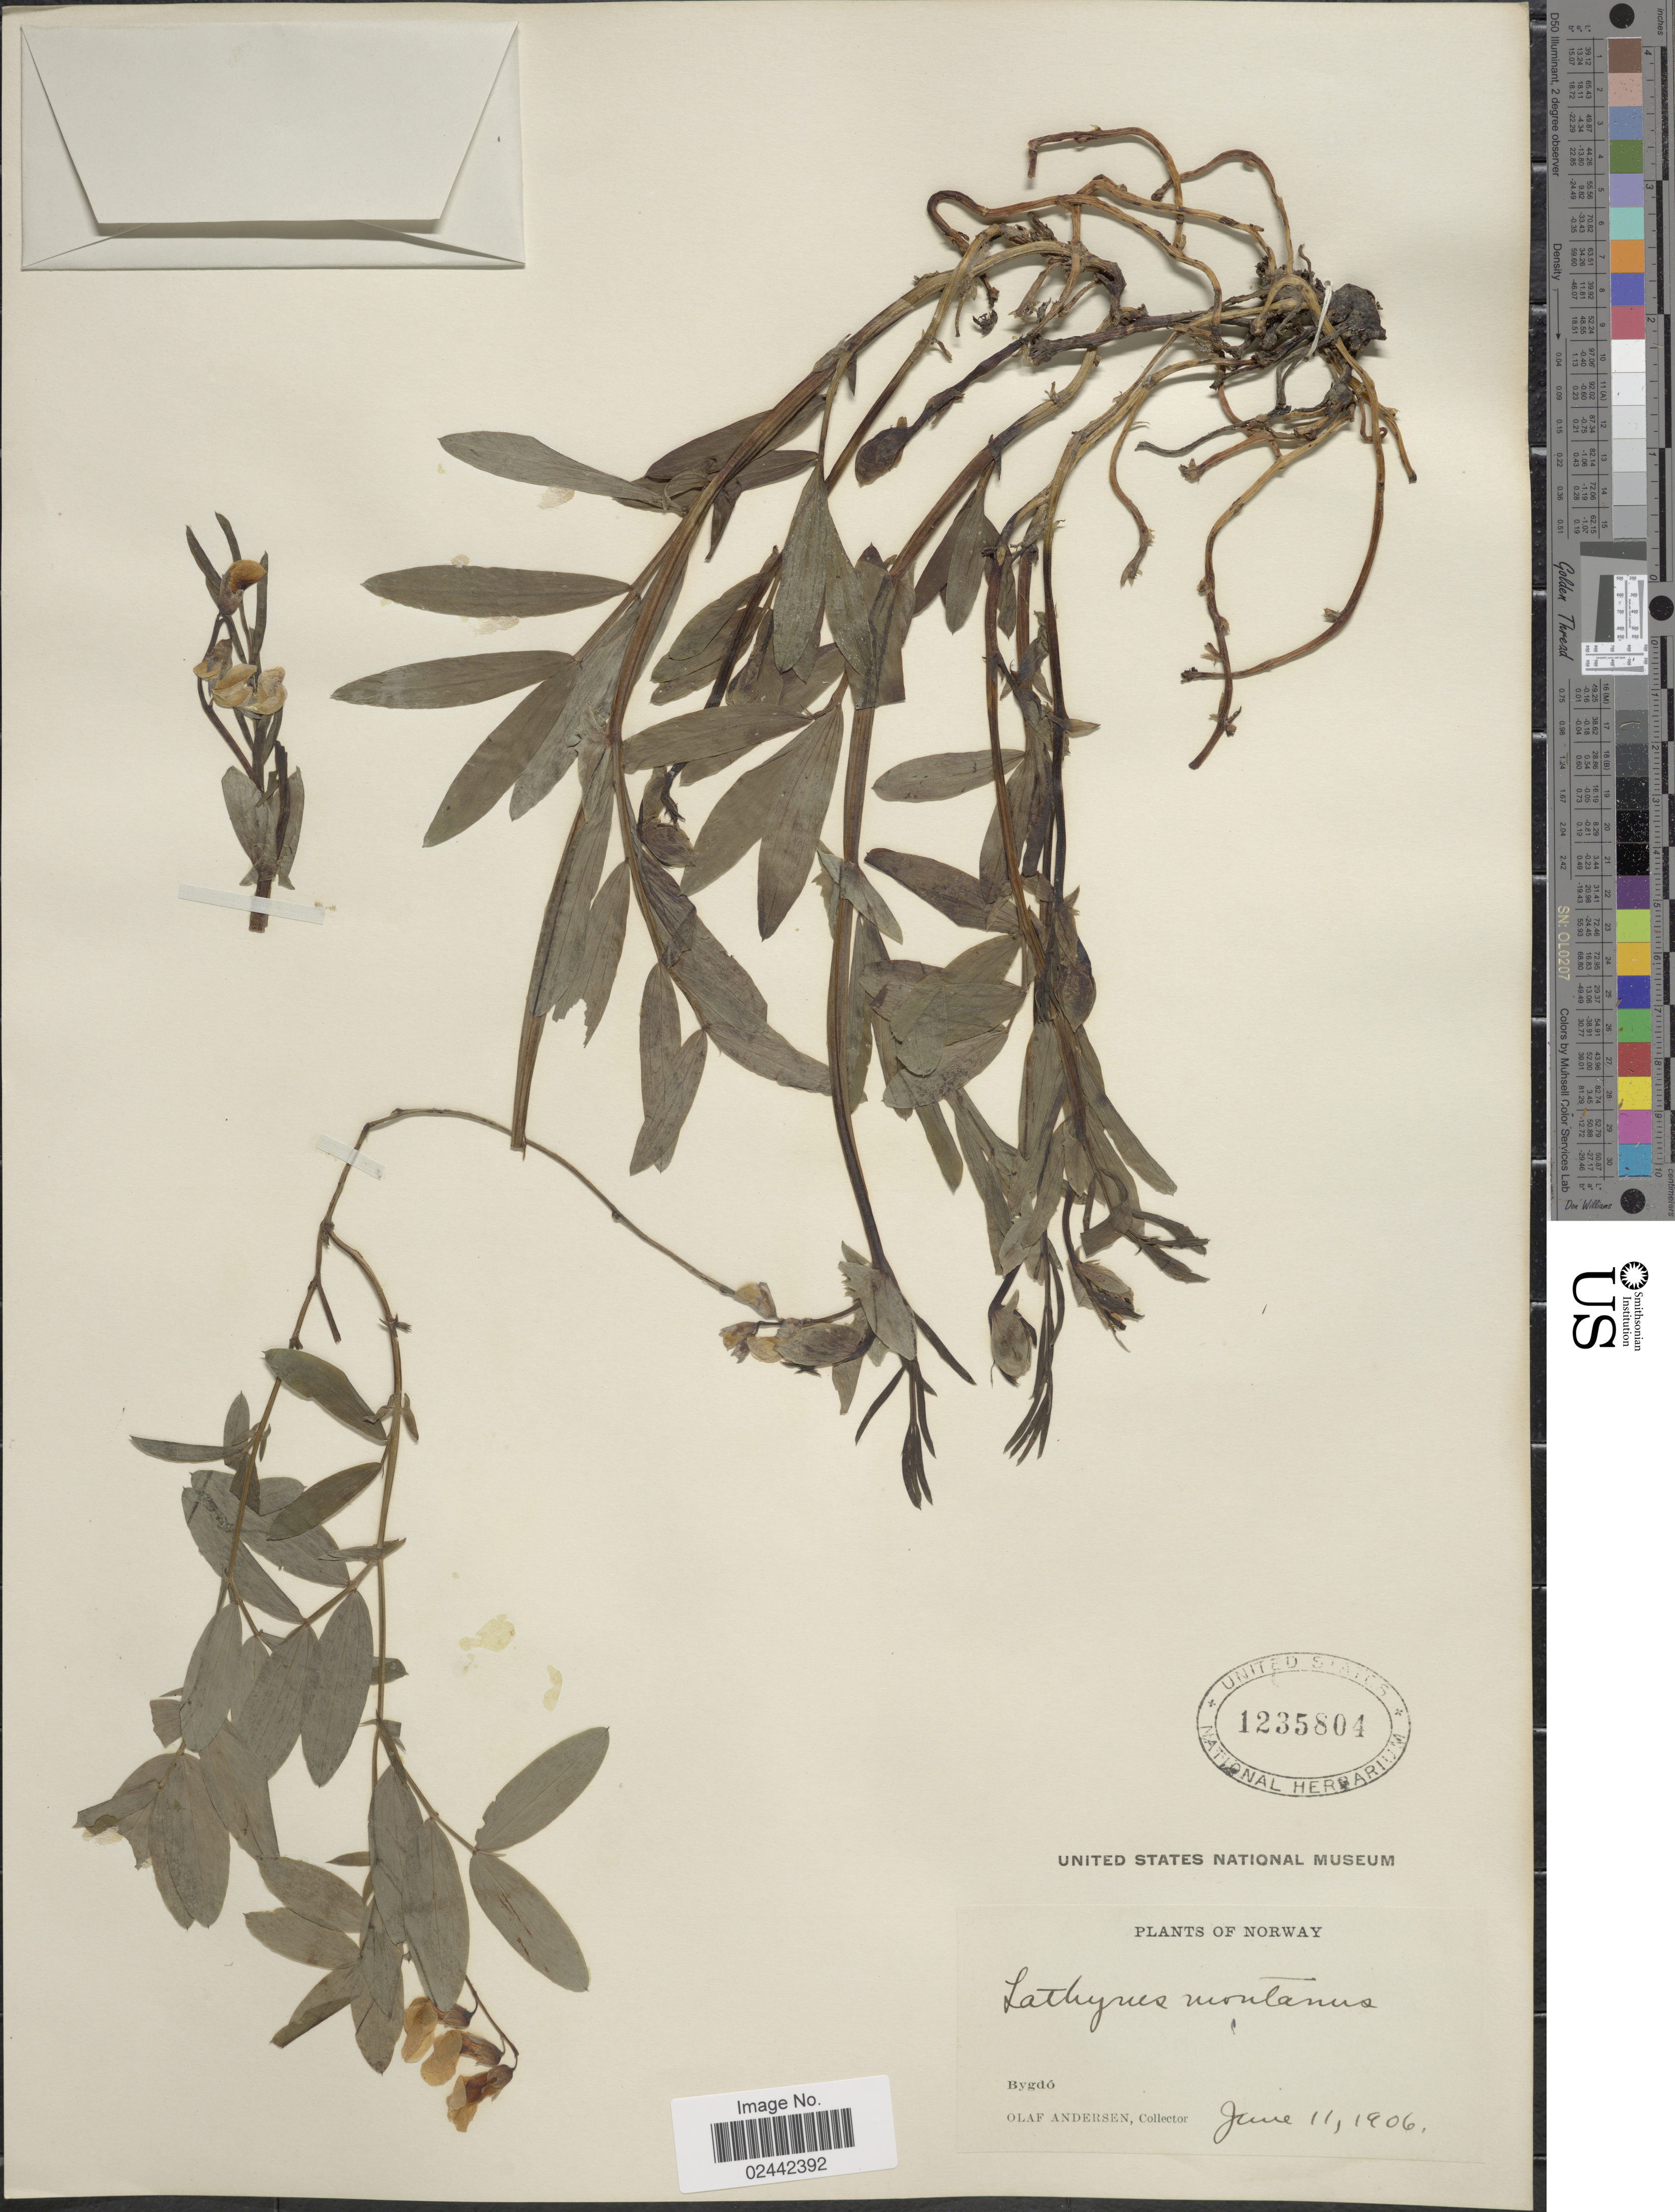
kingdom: Plantae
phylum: Tracheophyta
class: Magnoliopsida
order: Fabales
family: Fabaceae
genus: Lathyrus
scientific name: Lathyrus montanus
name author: Bernh.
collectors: O. Andersen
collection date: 1906-06-11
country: Norway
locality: Bygdo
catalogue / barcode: US 1235804